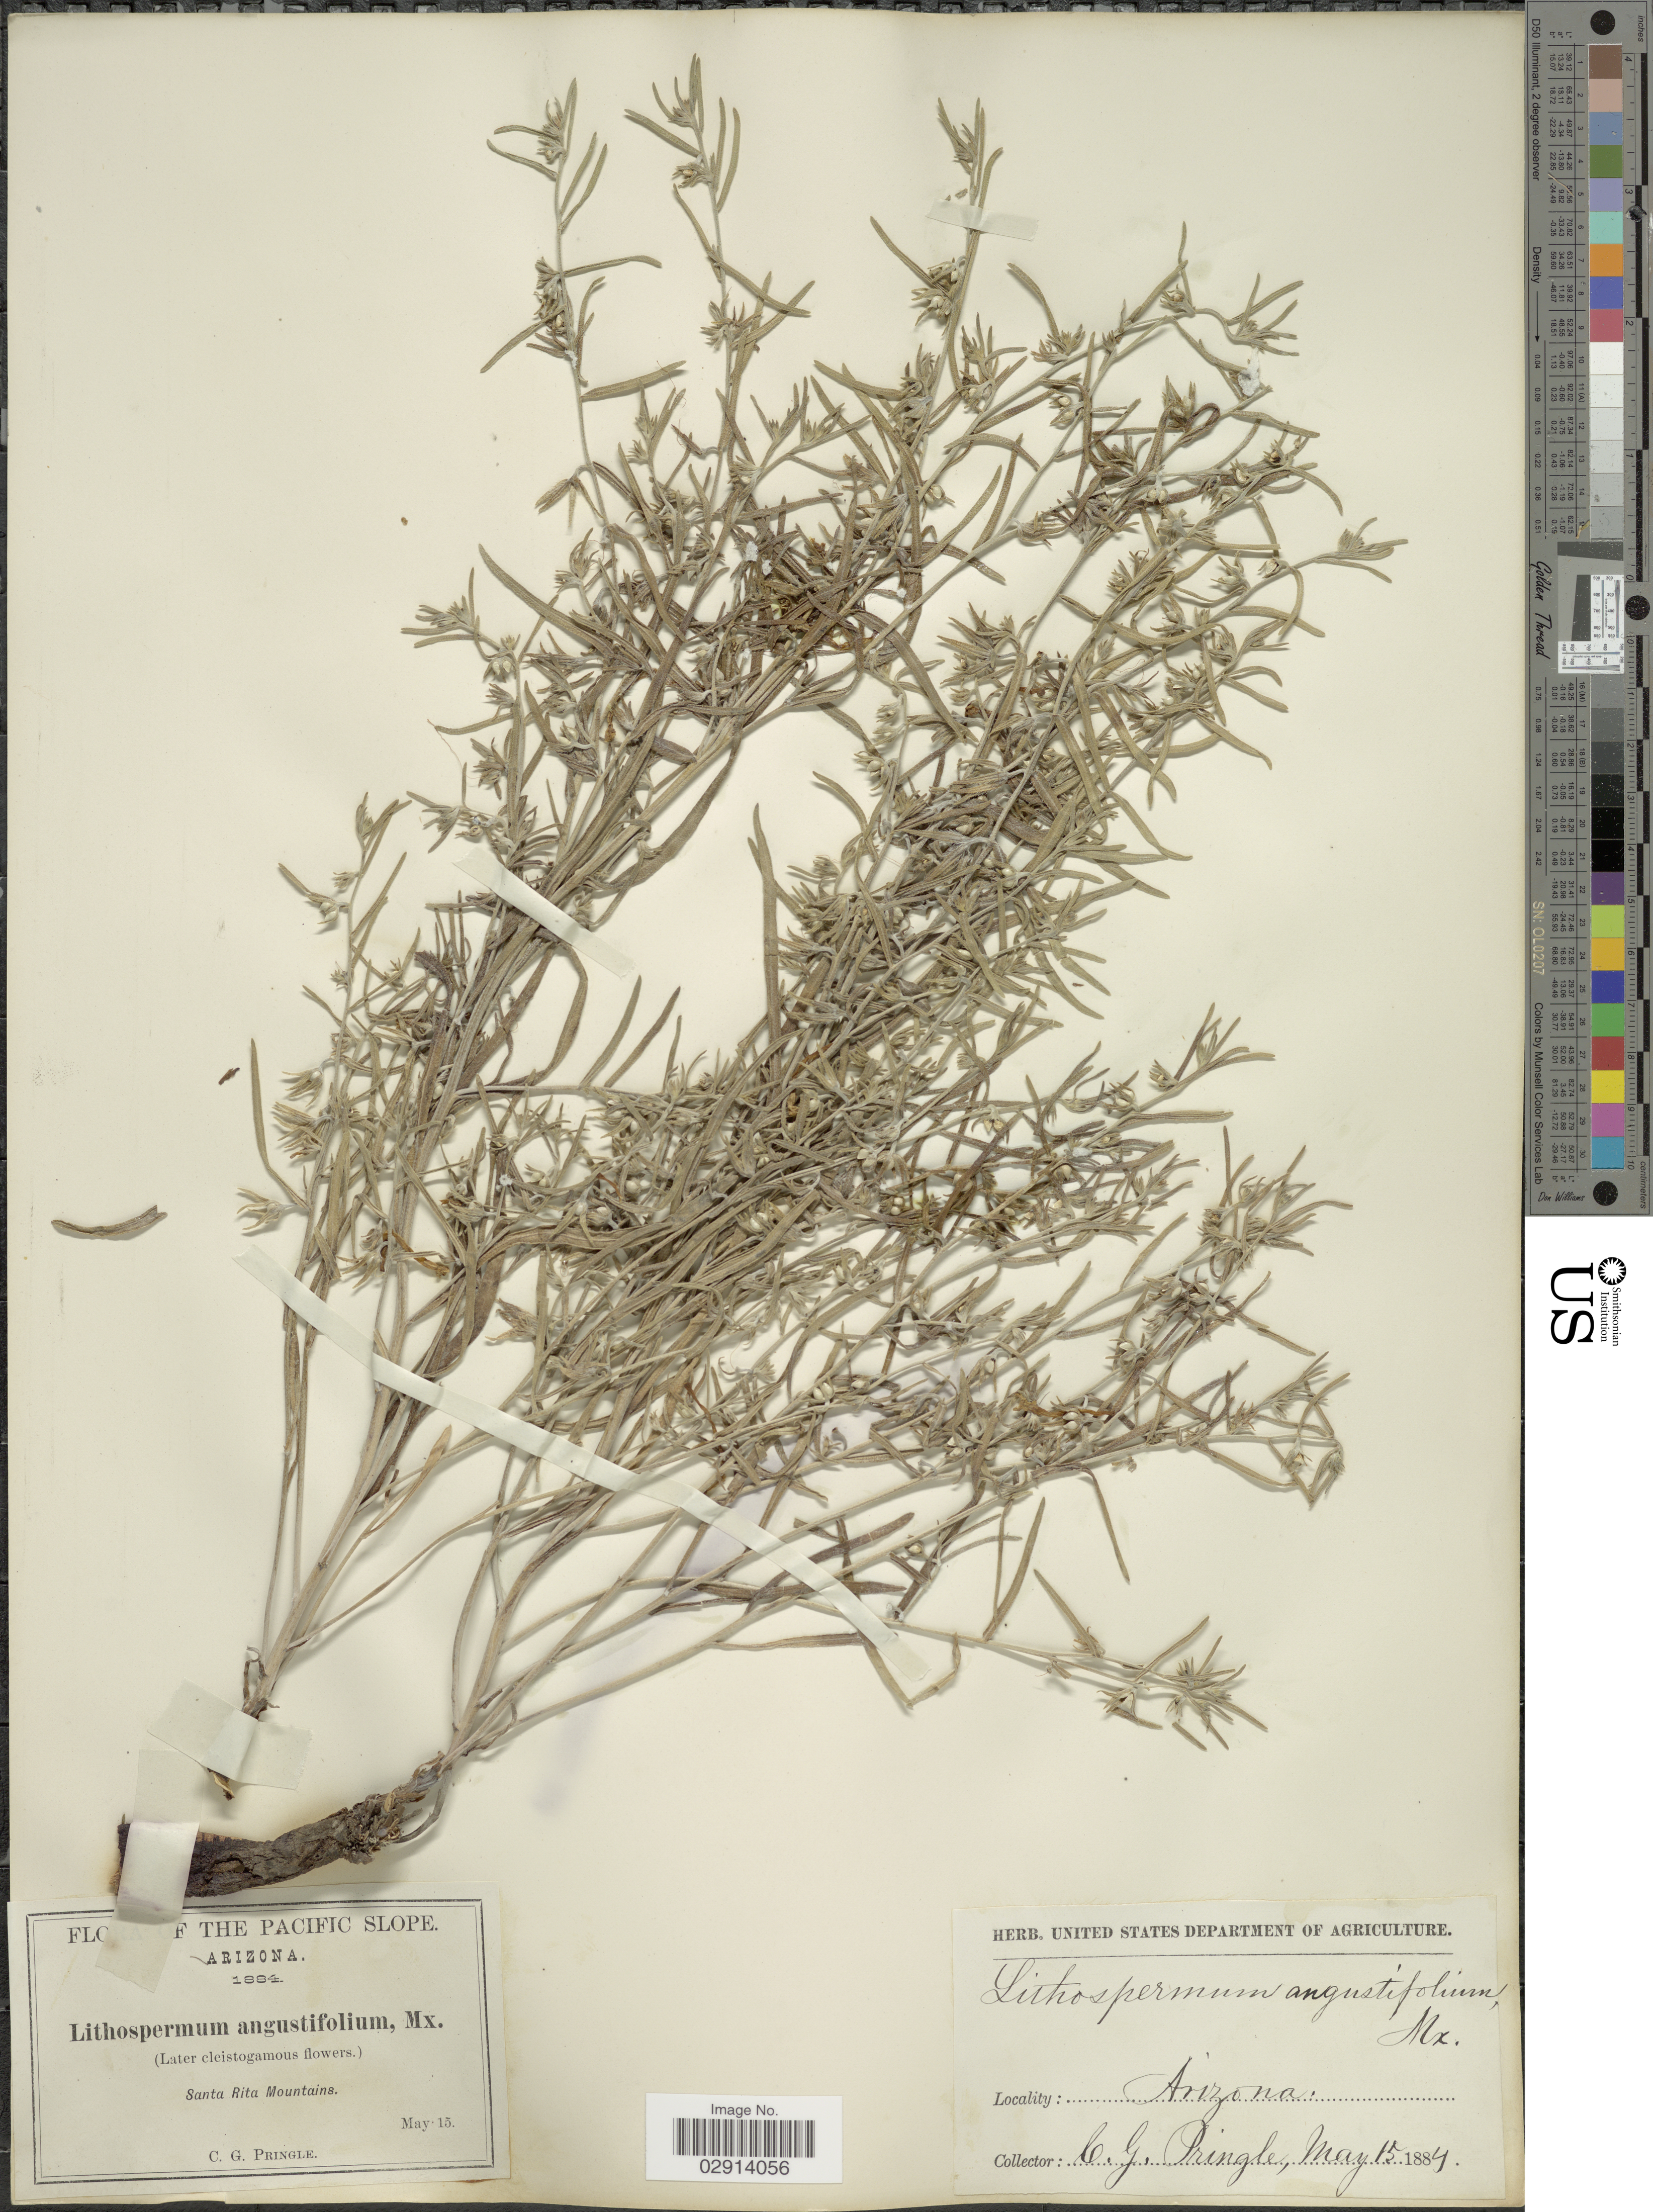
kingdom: Plantae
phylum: Tracheophyta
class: Magnoliopsida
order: Boraginales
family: Boraginaceae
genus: Lithospermum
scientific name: Lithospermum incisum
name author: Lehm.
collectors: C. G. Pringle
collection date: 1884-05-15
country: United States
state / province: Arizona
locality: Pacific Slope. Santa Rita Mountains.